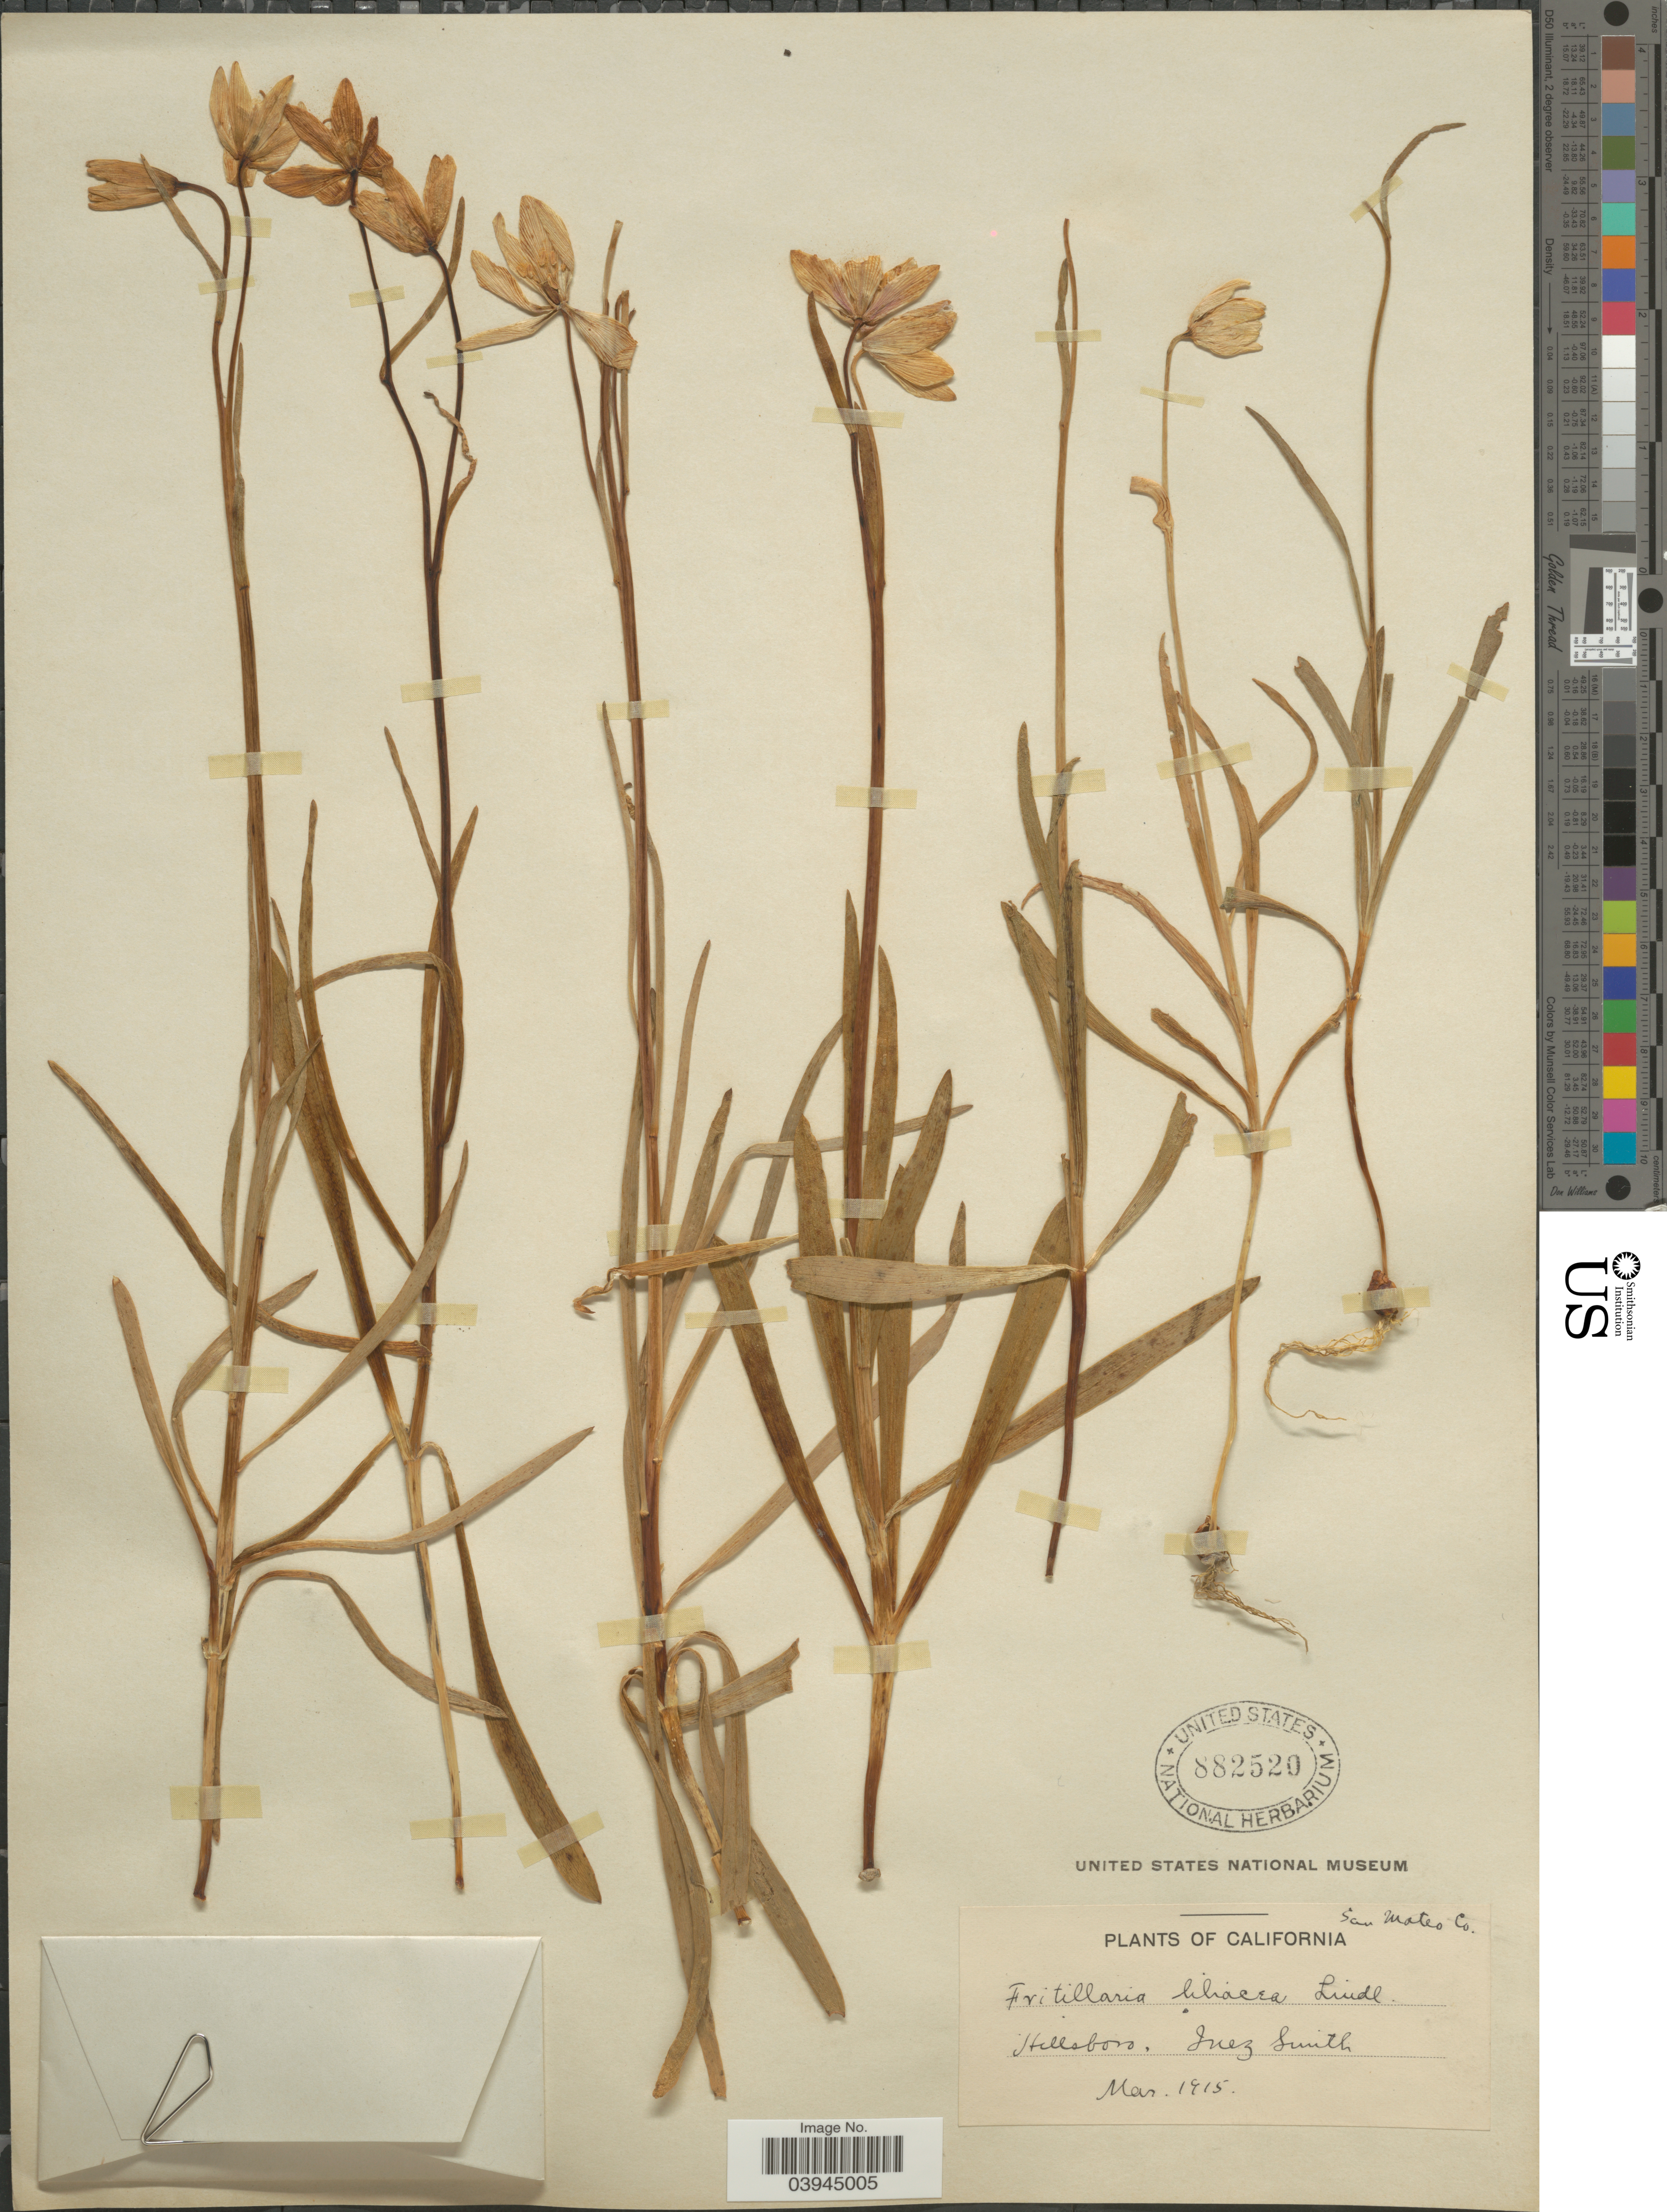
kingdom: Plantae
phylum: Tracheophyta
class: Liliopsida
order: Liliales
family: Liliaceae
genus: Fritillaria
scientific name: Fritillaria liliacea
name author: Lindl.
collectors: I. Smith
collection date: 1915-03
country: United States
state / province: California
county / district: San Mateo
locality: San Mateo Co, Hillsboro.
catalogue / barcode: US 882520